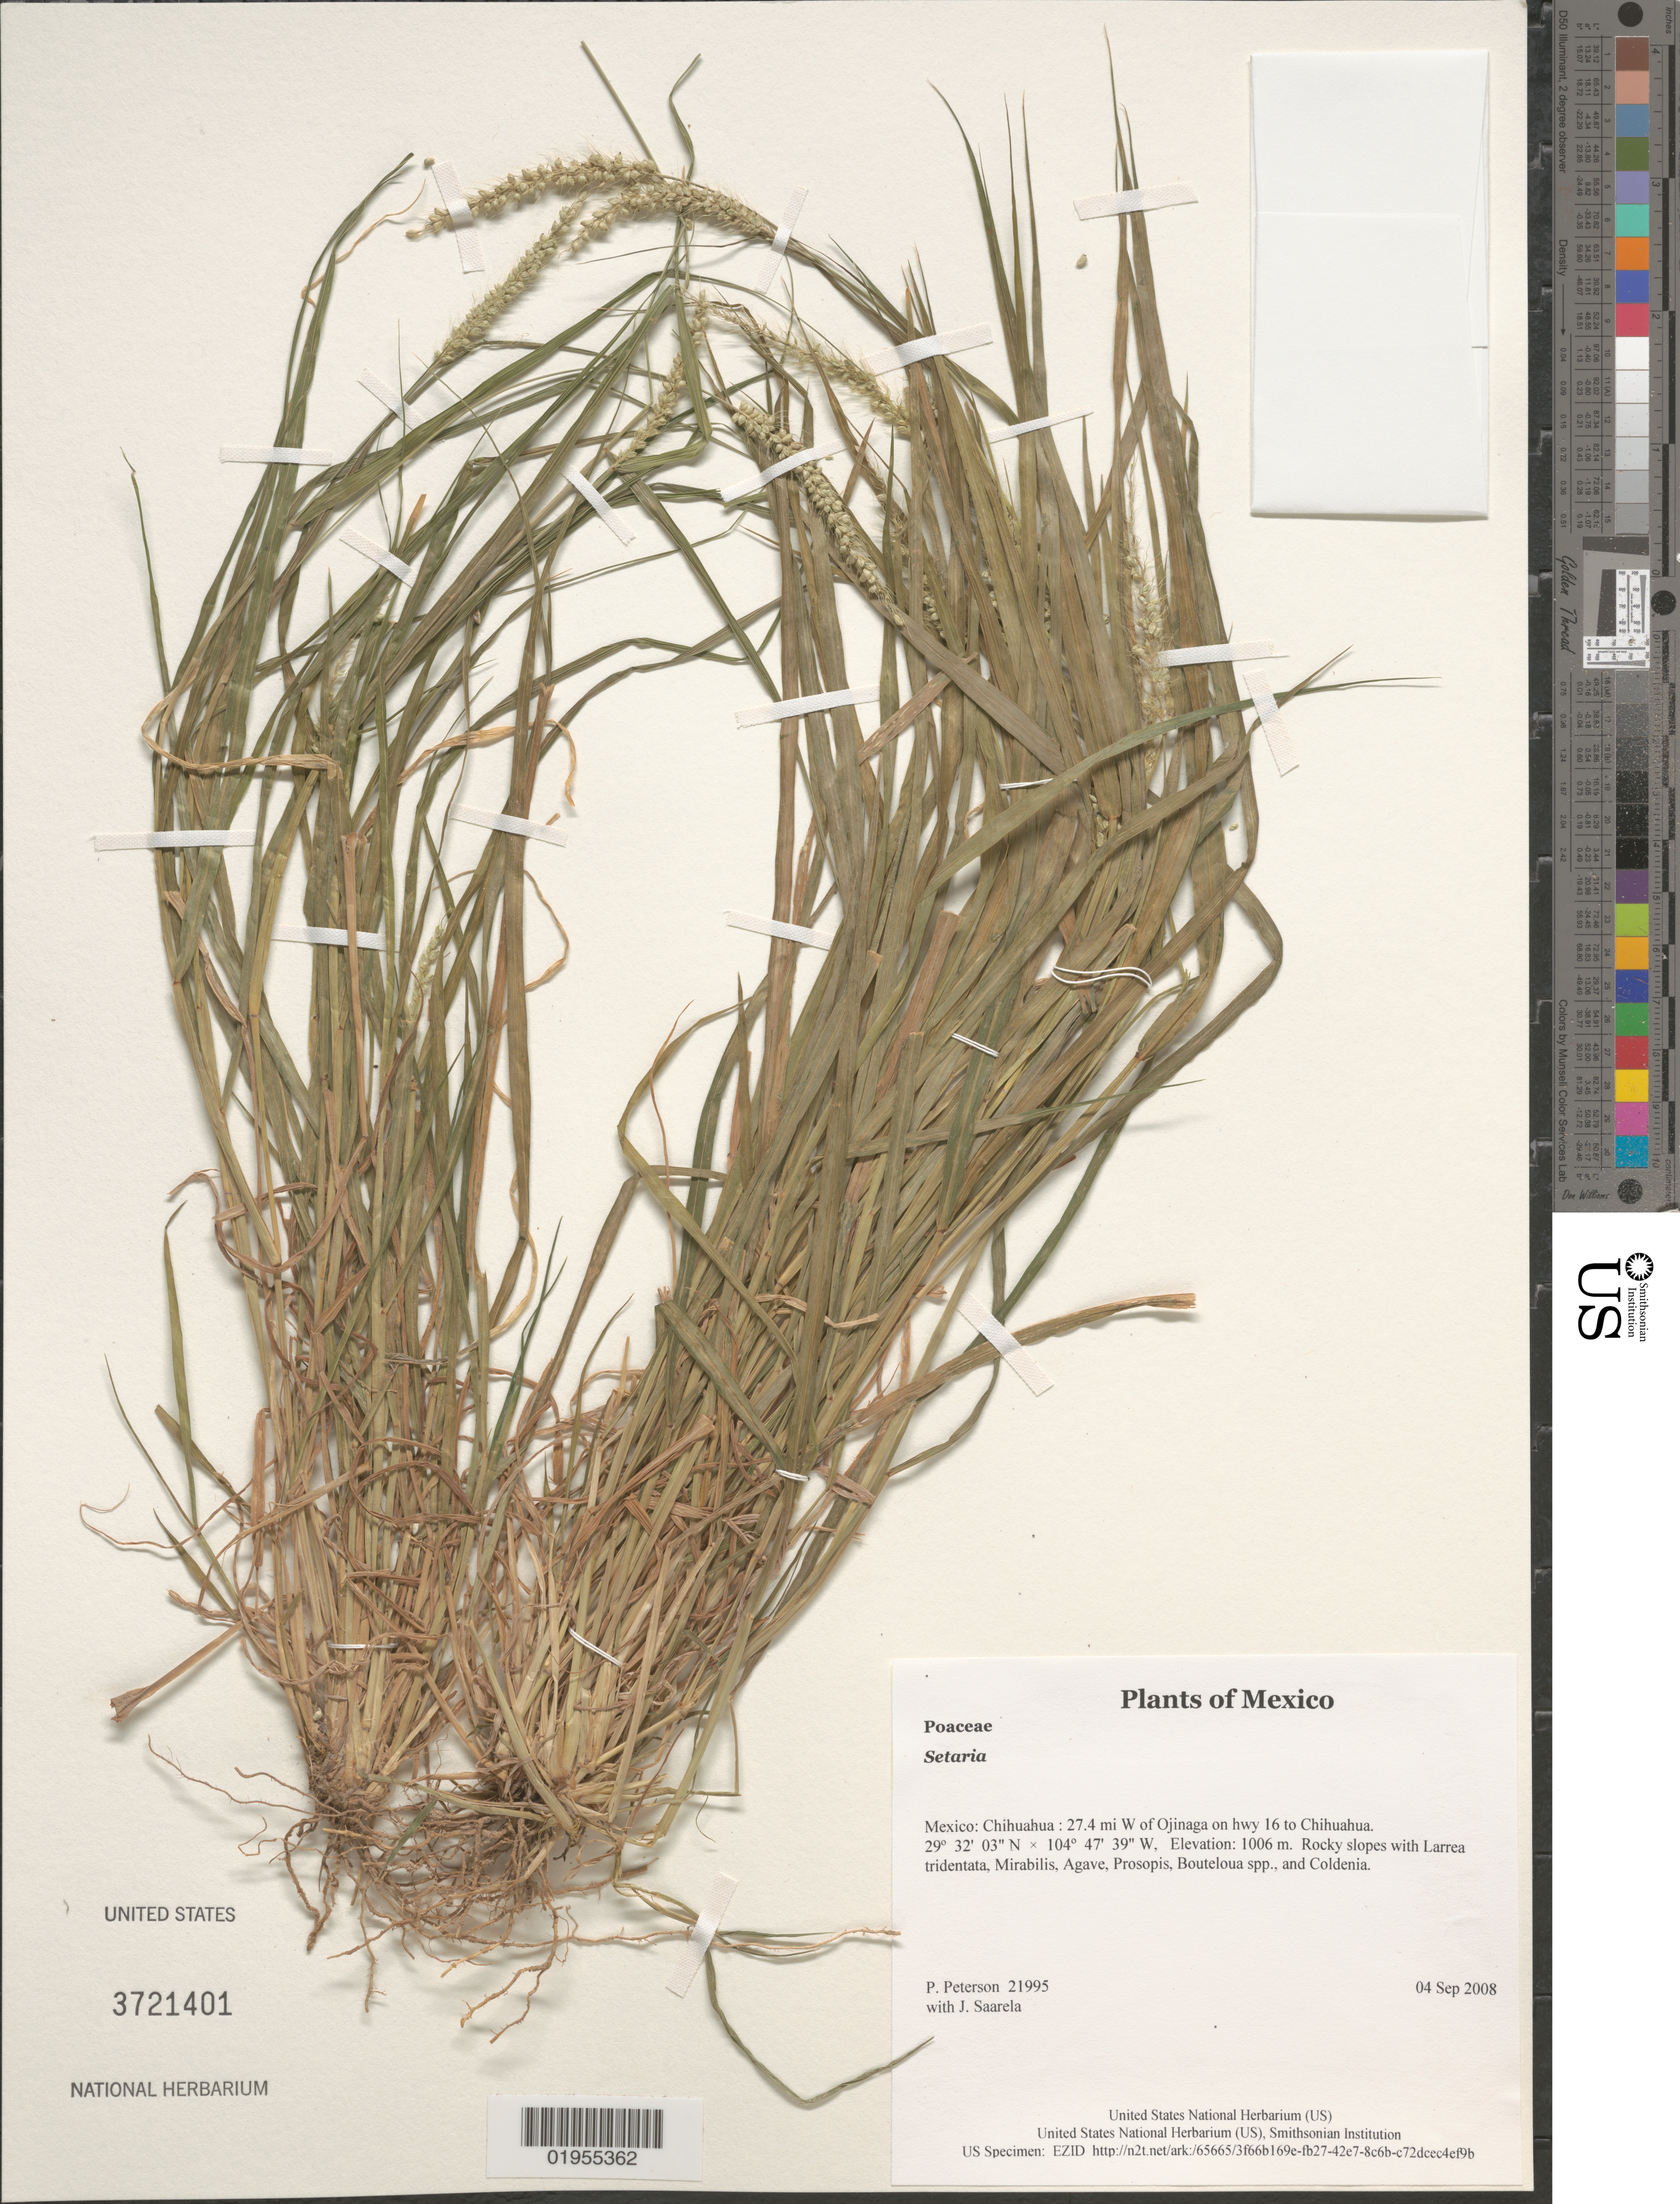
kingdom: Plantae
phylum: Tracheophyta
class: Liliopsida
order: Poales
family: Poaceae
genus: Setaria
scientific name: Setaria sp.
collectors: P. M. Peterson & J. Saarela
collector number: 21995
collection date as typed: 04 Sep 2008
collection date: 2008-09-04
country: Mexico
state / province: Chihuahua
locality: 27.4 mi W of Ojinaga on hwy 16 to Chihuahua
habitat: Rocky slopes with Larrea tridentata, Mirabilis, Agave, Prosopis, Bouteloua spp., and Coldenia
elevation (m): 1006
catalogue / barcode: US 3721401